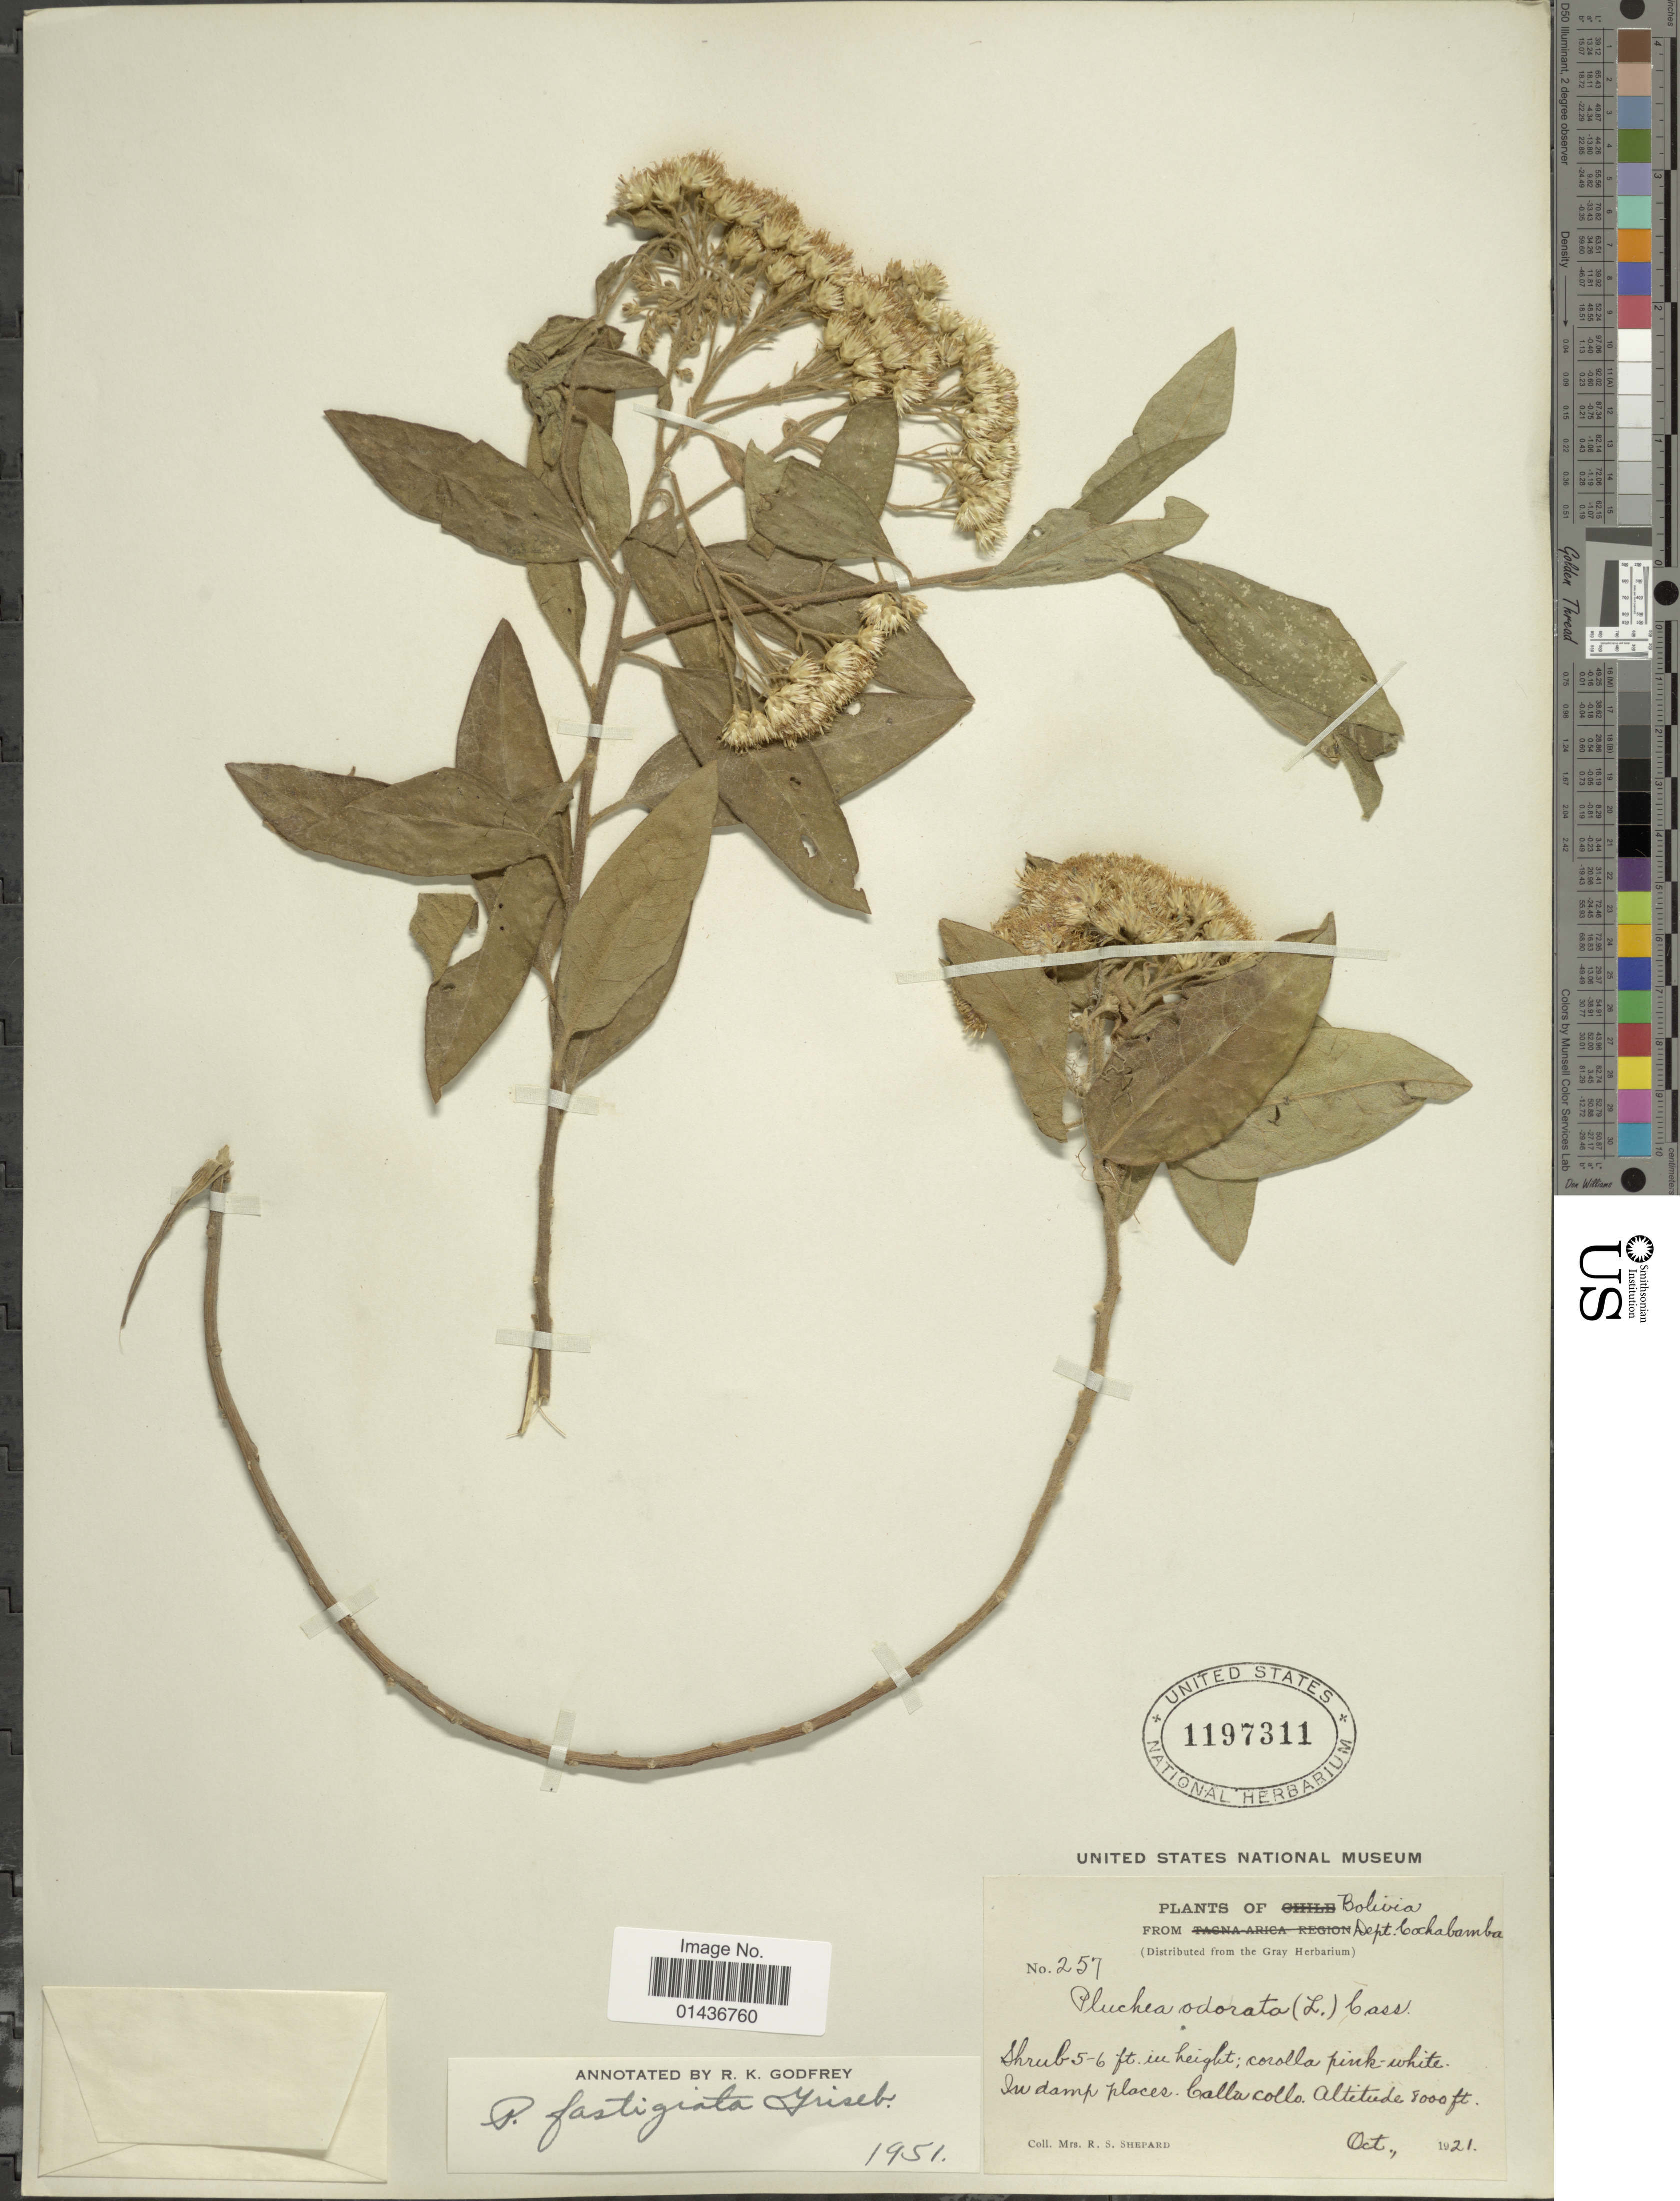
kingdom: Plantae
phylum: Tracheophyta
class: Magnoliopsida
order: Asterales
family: Asteraceae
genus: Pluchea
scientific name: Pluchea fastigiata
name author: Griseb.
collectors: R. Shepard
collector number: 257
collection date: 1921-10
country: Bolivia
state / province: Cochabamba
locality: Dept. Cochabamba, Calla Collo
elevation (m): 2438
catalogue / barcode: US 1197311